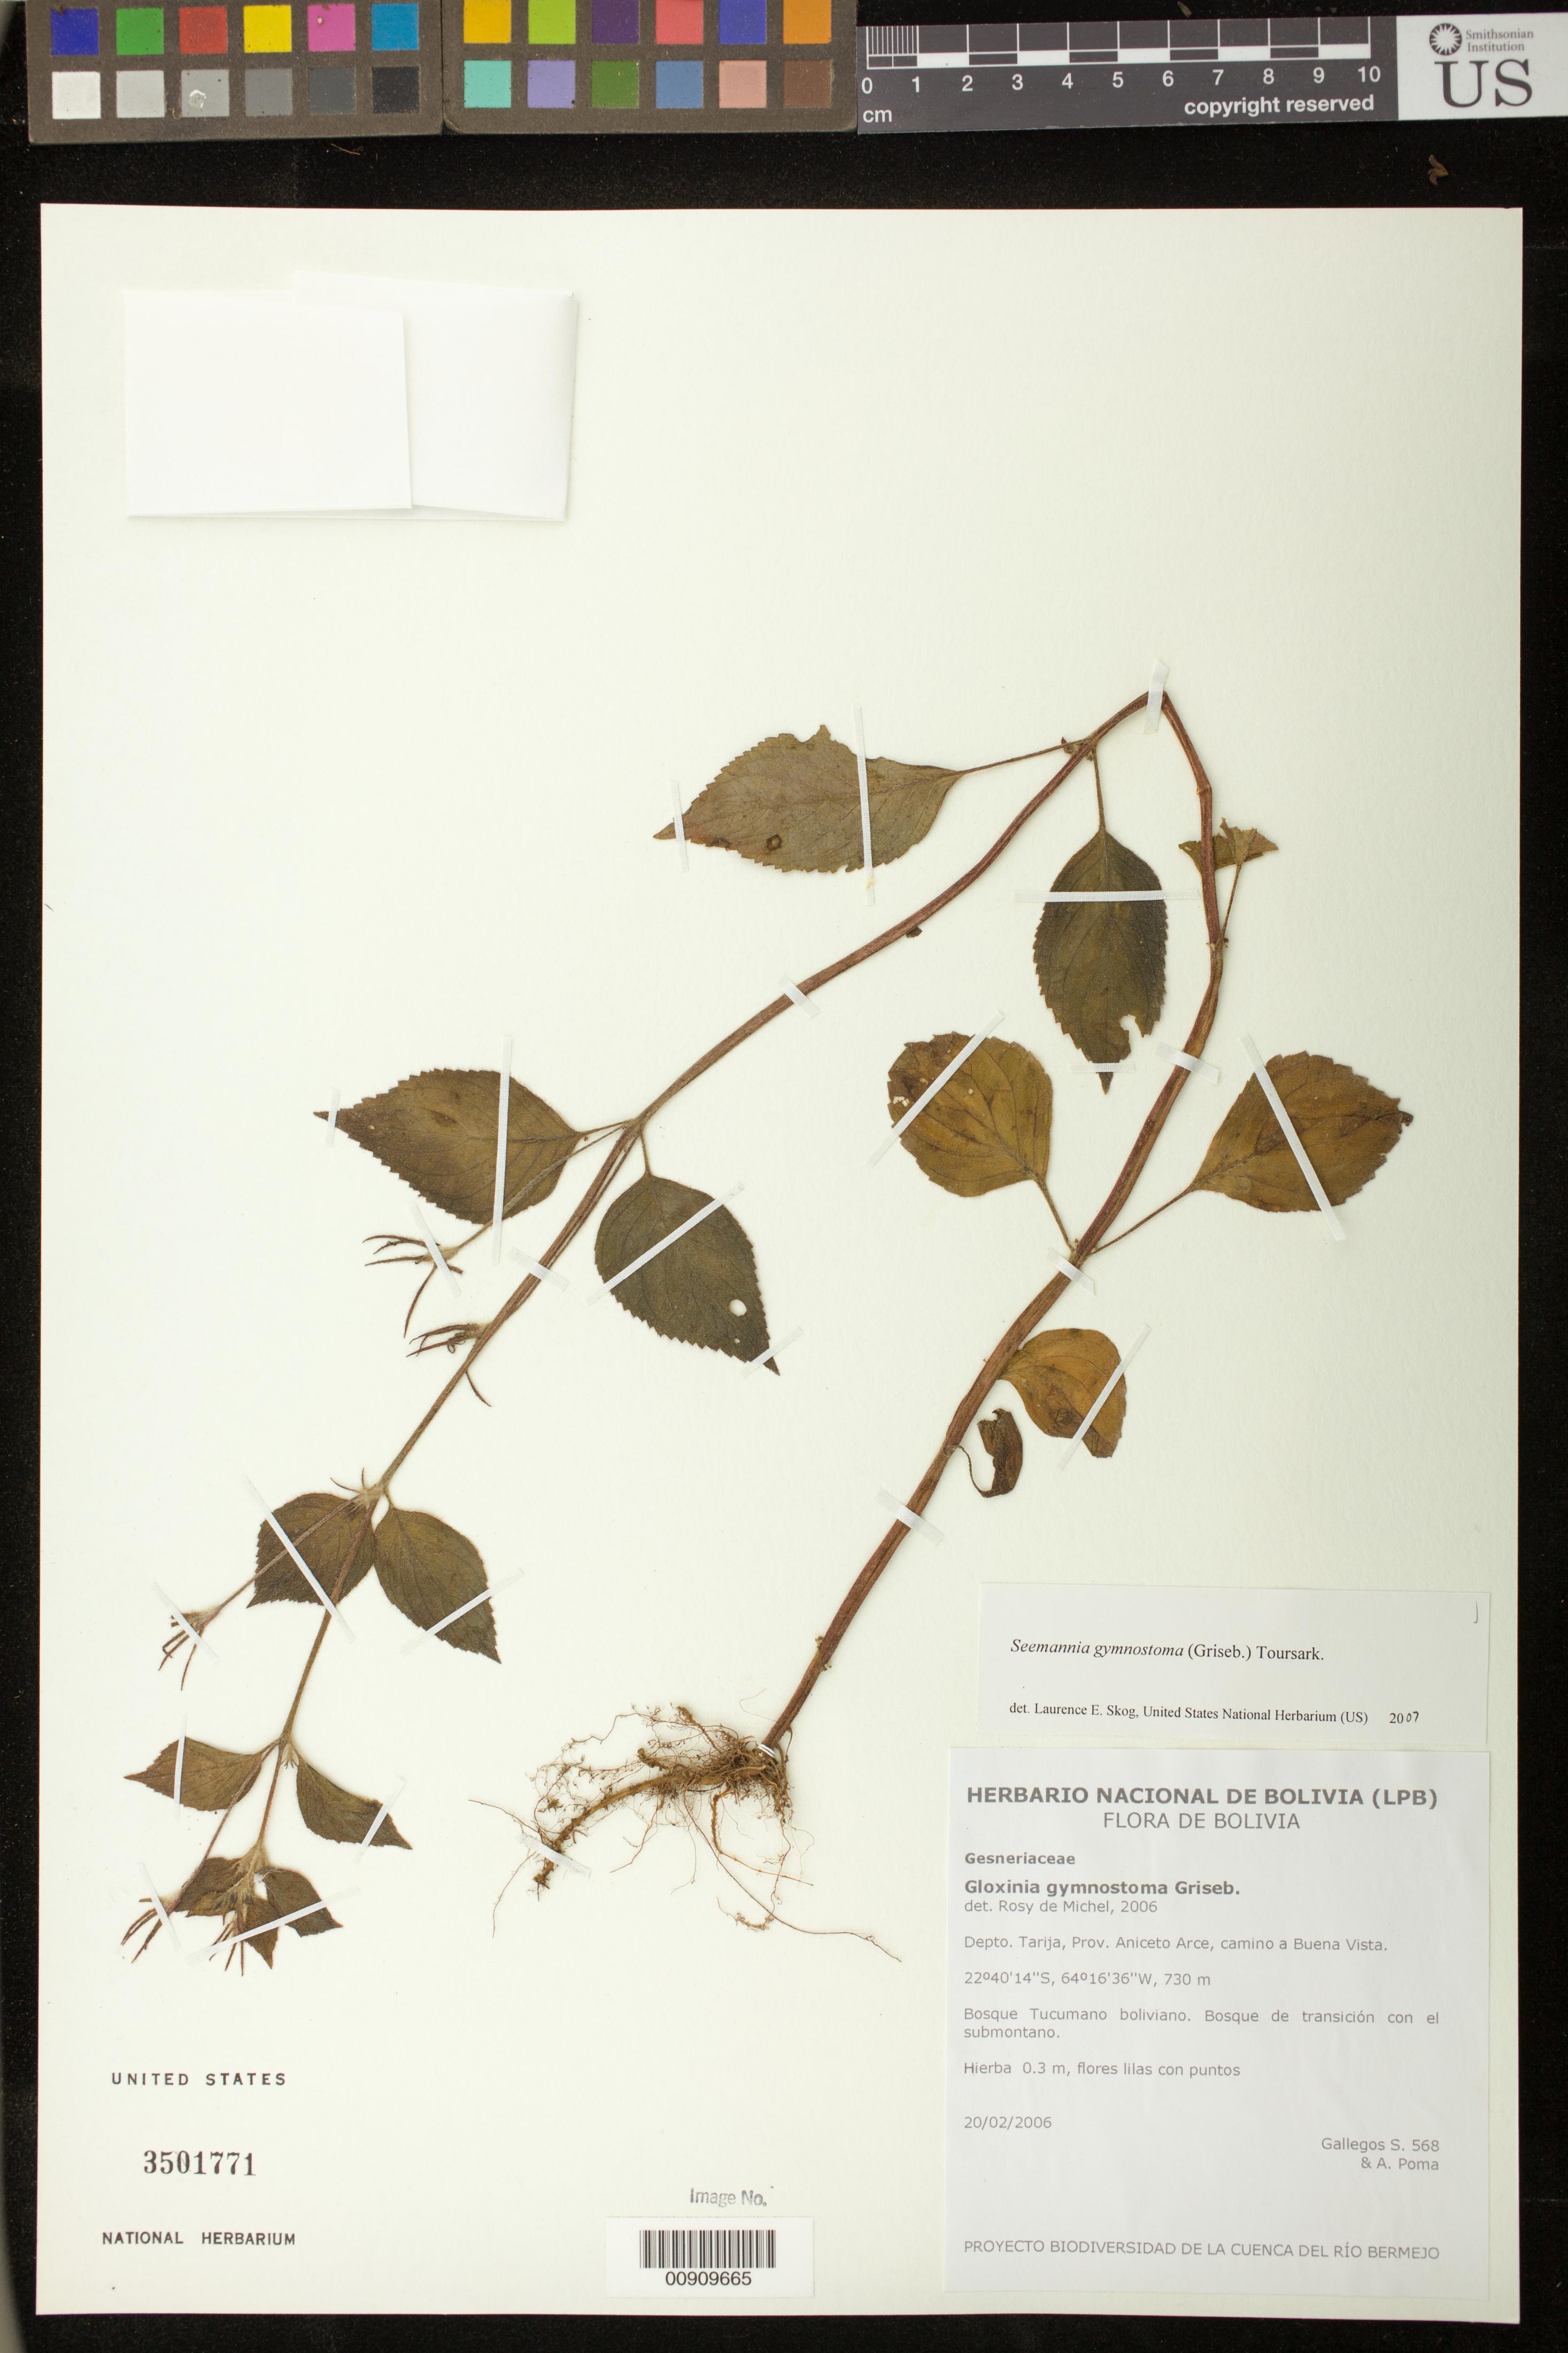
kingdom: Plantae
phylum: Tracheophyta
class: Magnoliopsida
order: Lamiales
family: Gesneriaceae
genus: Seemannia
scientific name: Seemannia gymnostoma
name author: (Griseb.) Toursark.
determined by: Skog, Laurence E.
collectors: S. Gallegos & A. Poma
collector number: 568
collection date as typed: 20 Feb 2006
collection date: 2006-02-20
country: Bolivia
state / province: Tarija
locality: Depto. Tarija, Prov. Aniceto Arce, camino a Buena Vista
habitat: Bosque Tucumano boliviano. Bosque de transición con el submontano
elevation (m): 730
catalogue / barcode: US 3501771